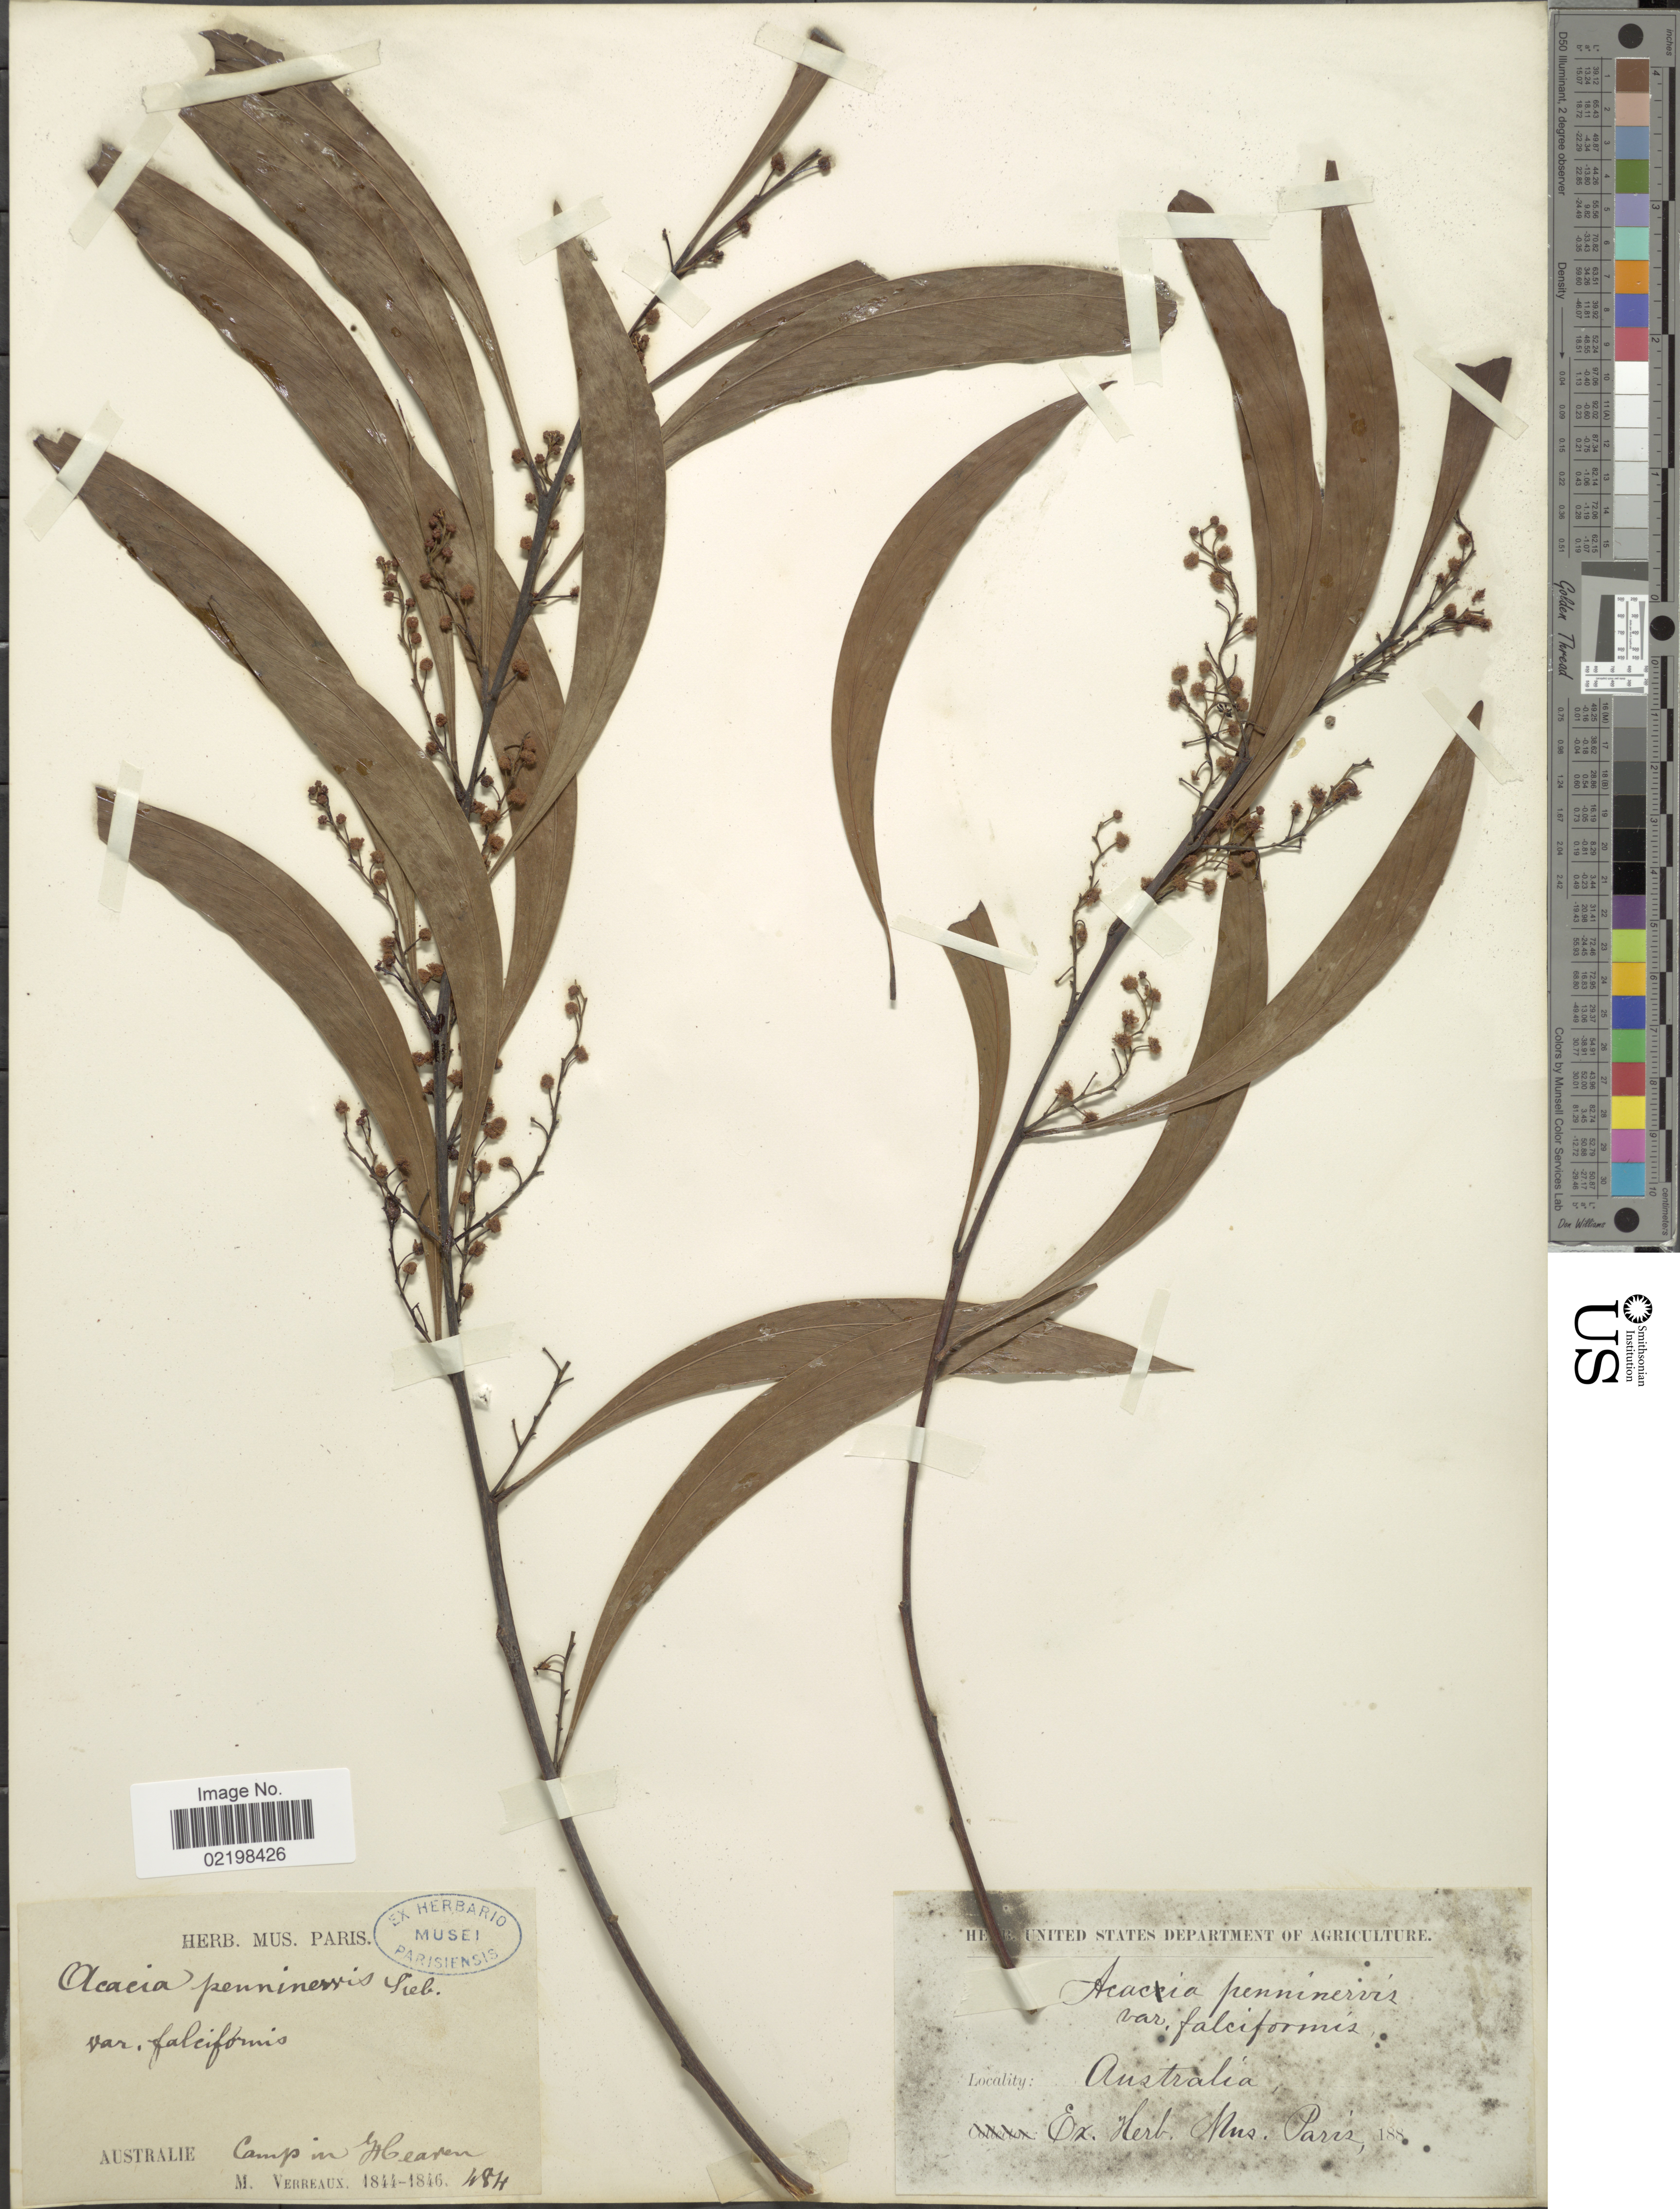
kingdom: Plantae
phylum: Tracheophyta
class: Magnoliopsida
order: Fabales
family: Fabaceae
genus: Acacia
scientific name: Acacia falciformis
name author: DC.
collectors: M. Verreaux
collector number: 484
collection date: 1844/1846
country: Australia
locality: Australie Camp in Heaven